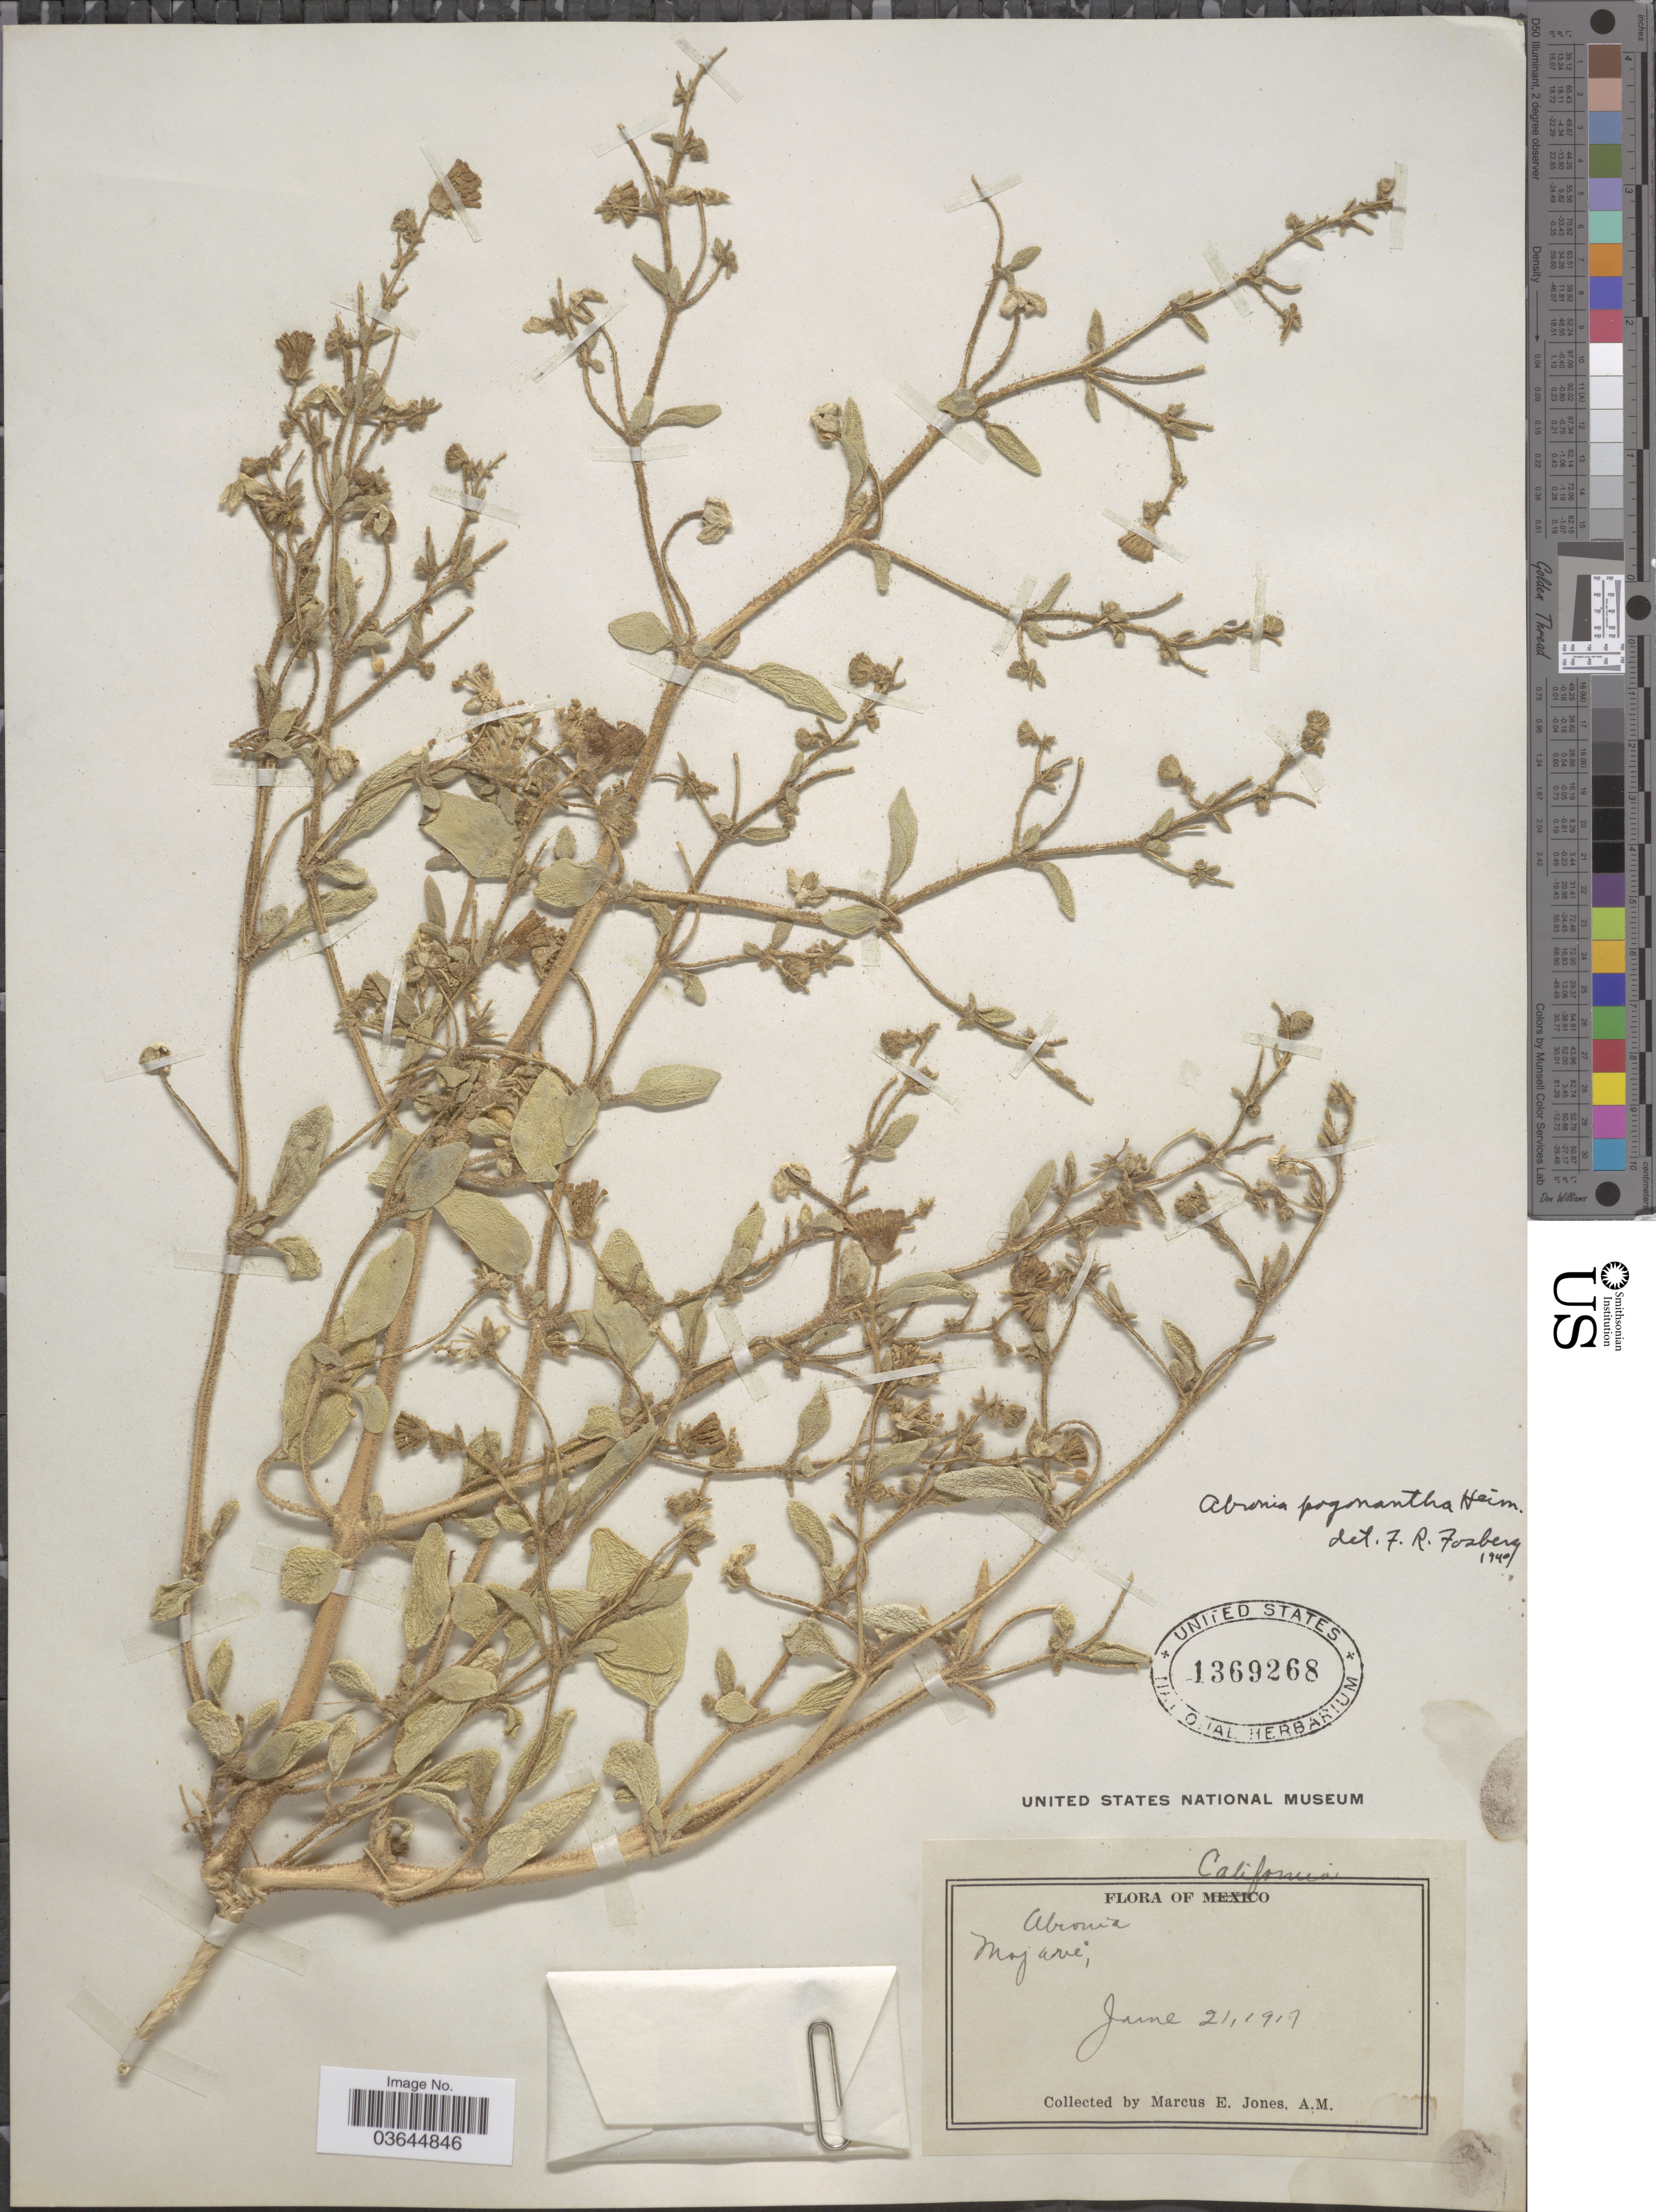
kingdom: Plantae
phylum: Tracheophyta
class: Magnoliopsida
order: Caryophyllales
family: Nyctaginaceae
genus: Abronia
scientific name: Abronia pogonantha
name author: Heimerl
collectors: M. E. Jones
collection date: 1917-06-21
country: United States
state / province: California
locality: Mojave.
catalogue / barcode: US 1369268